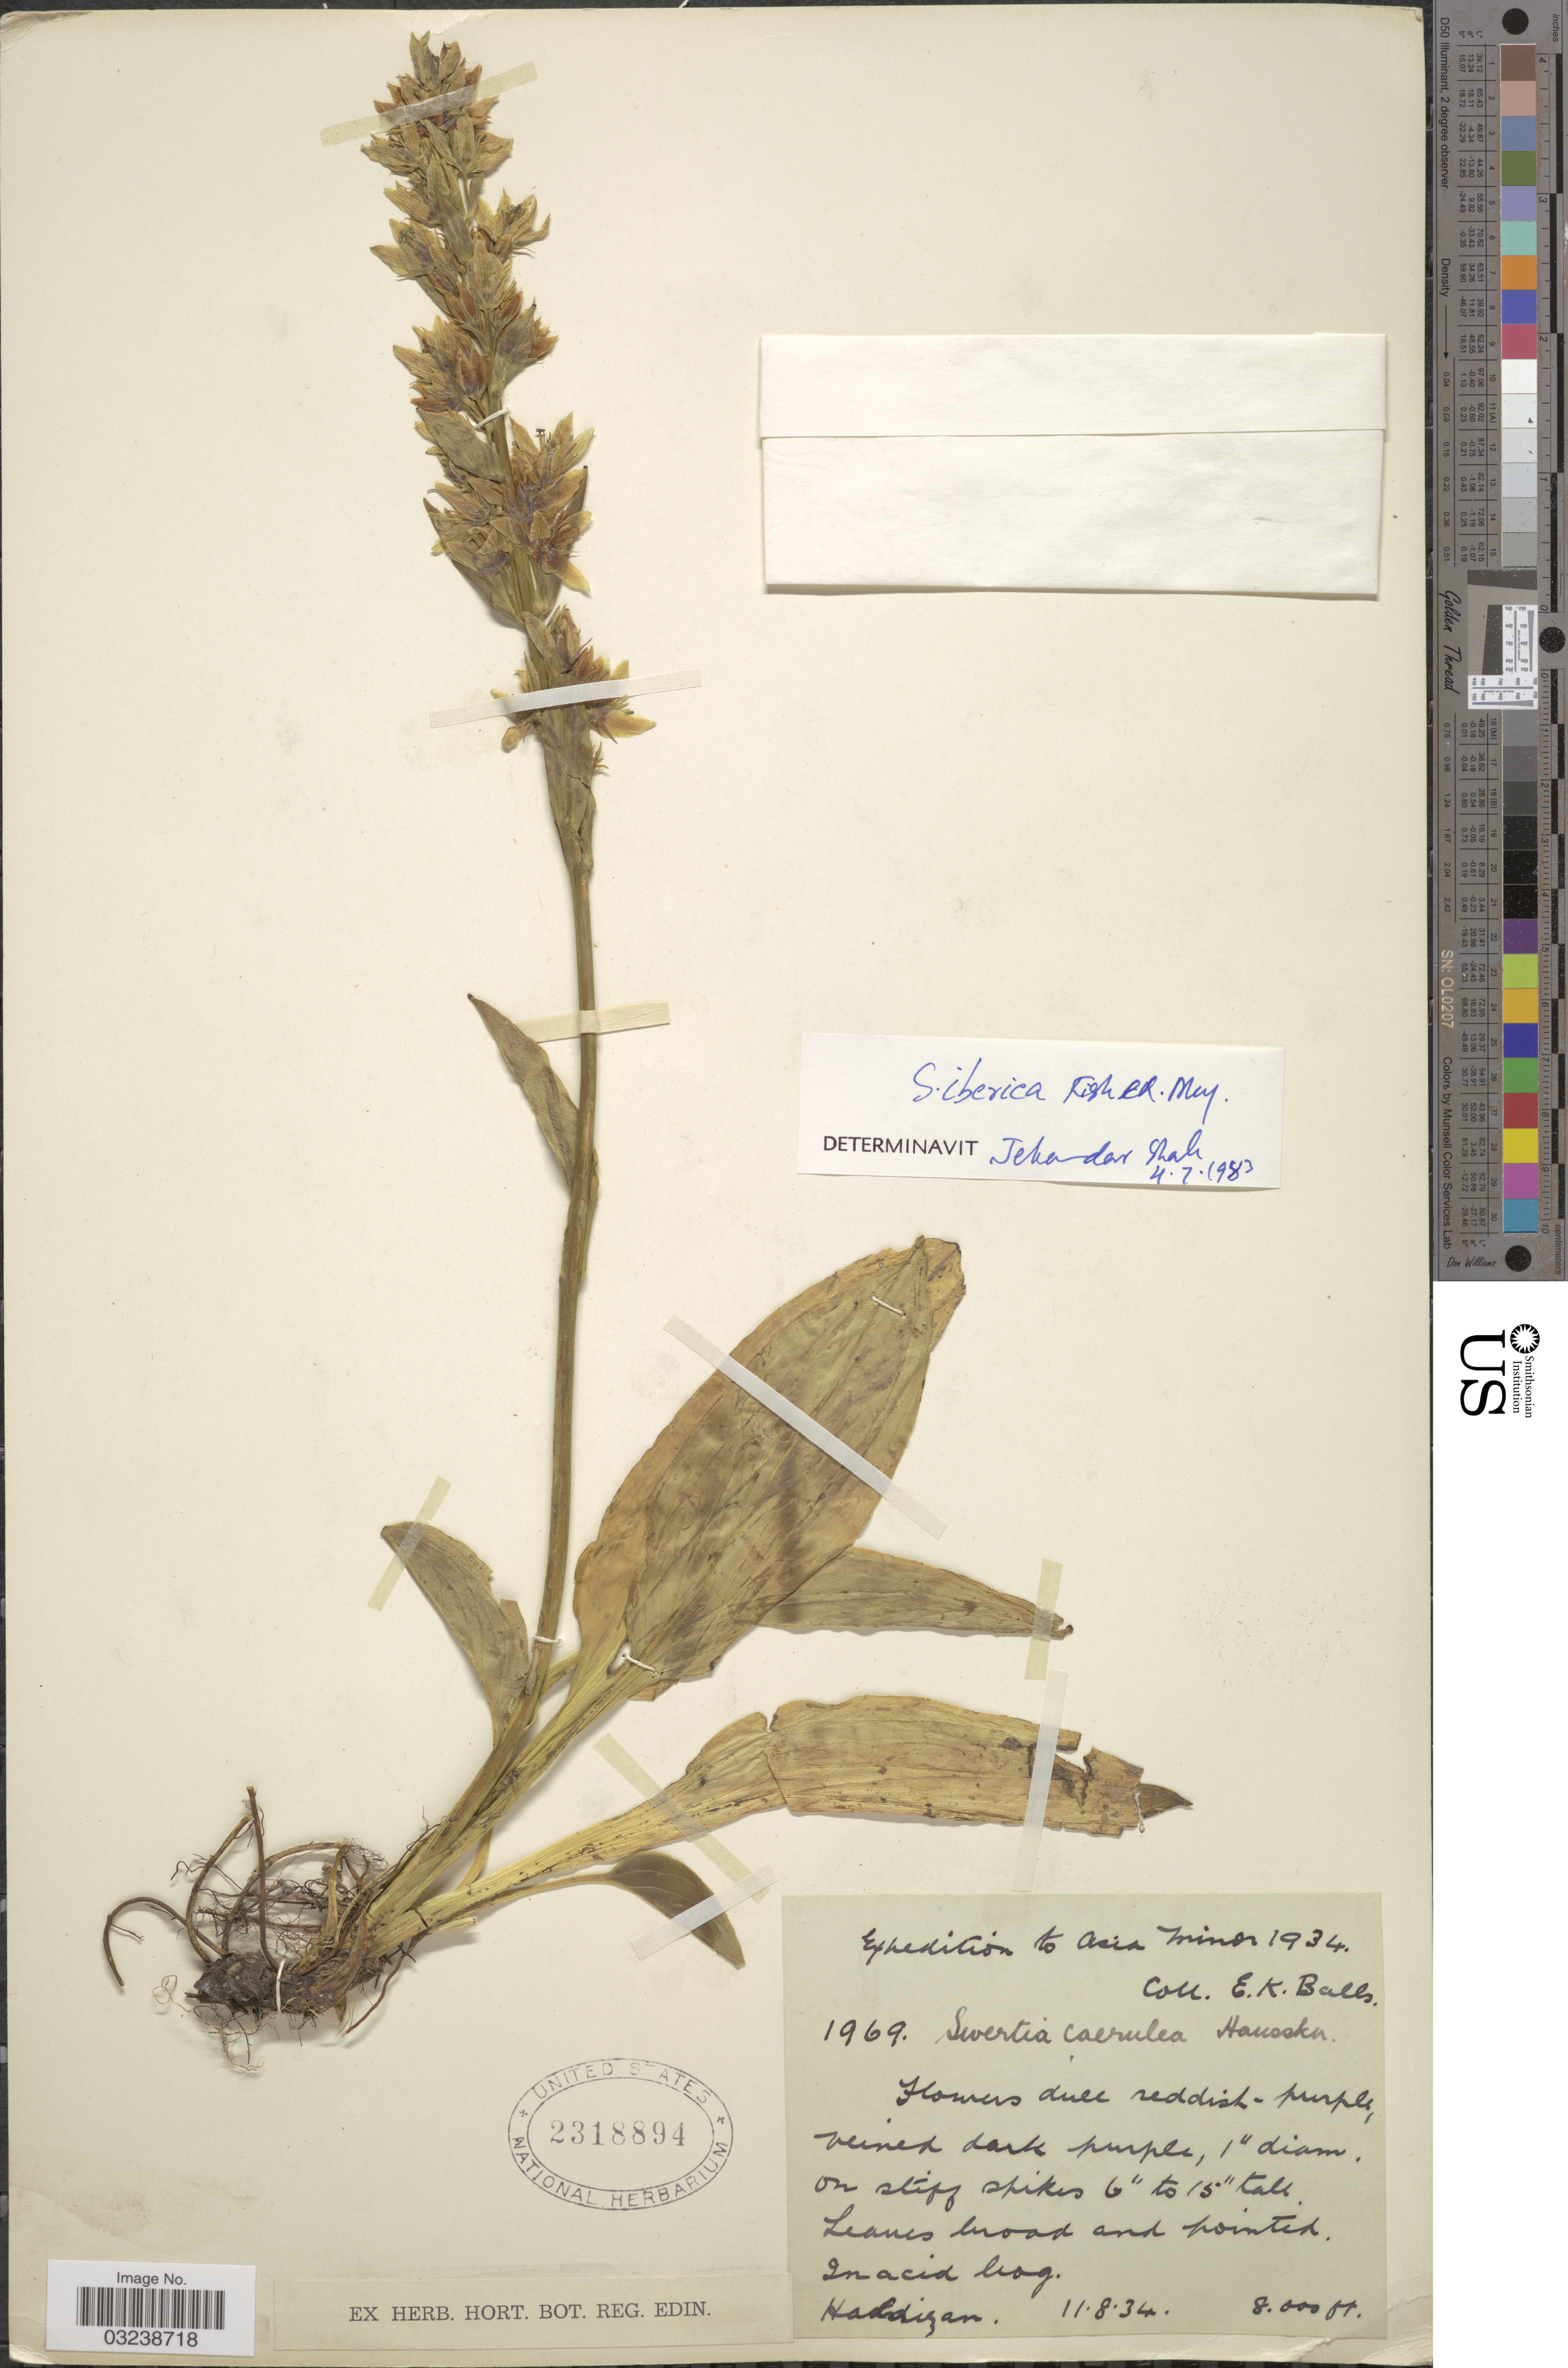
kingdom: Plantae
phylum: Tracheophyta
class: Magnoliopsida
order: Gentianales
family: Gentianaceae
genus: Swertia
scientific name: Swertia iberica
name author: Fisch. ex Boiss.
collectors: E. K. Balls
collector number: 1969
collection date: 1934-08-11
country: Turkey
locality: Asia Minor. Haldizan.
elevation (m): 2438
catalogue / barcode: US 2318894